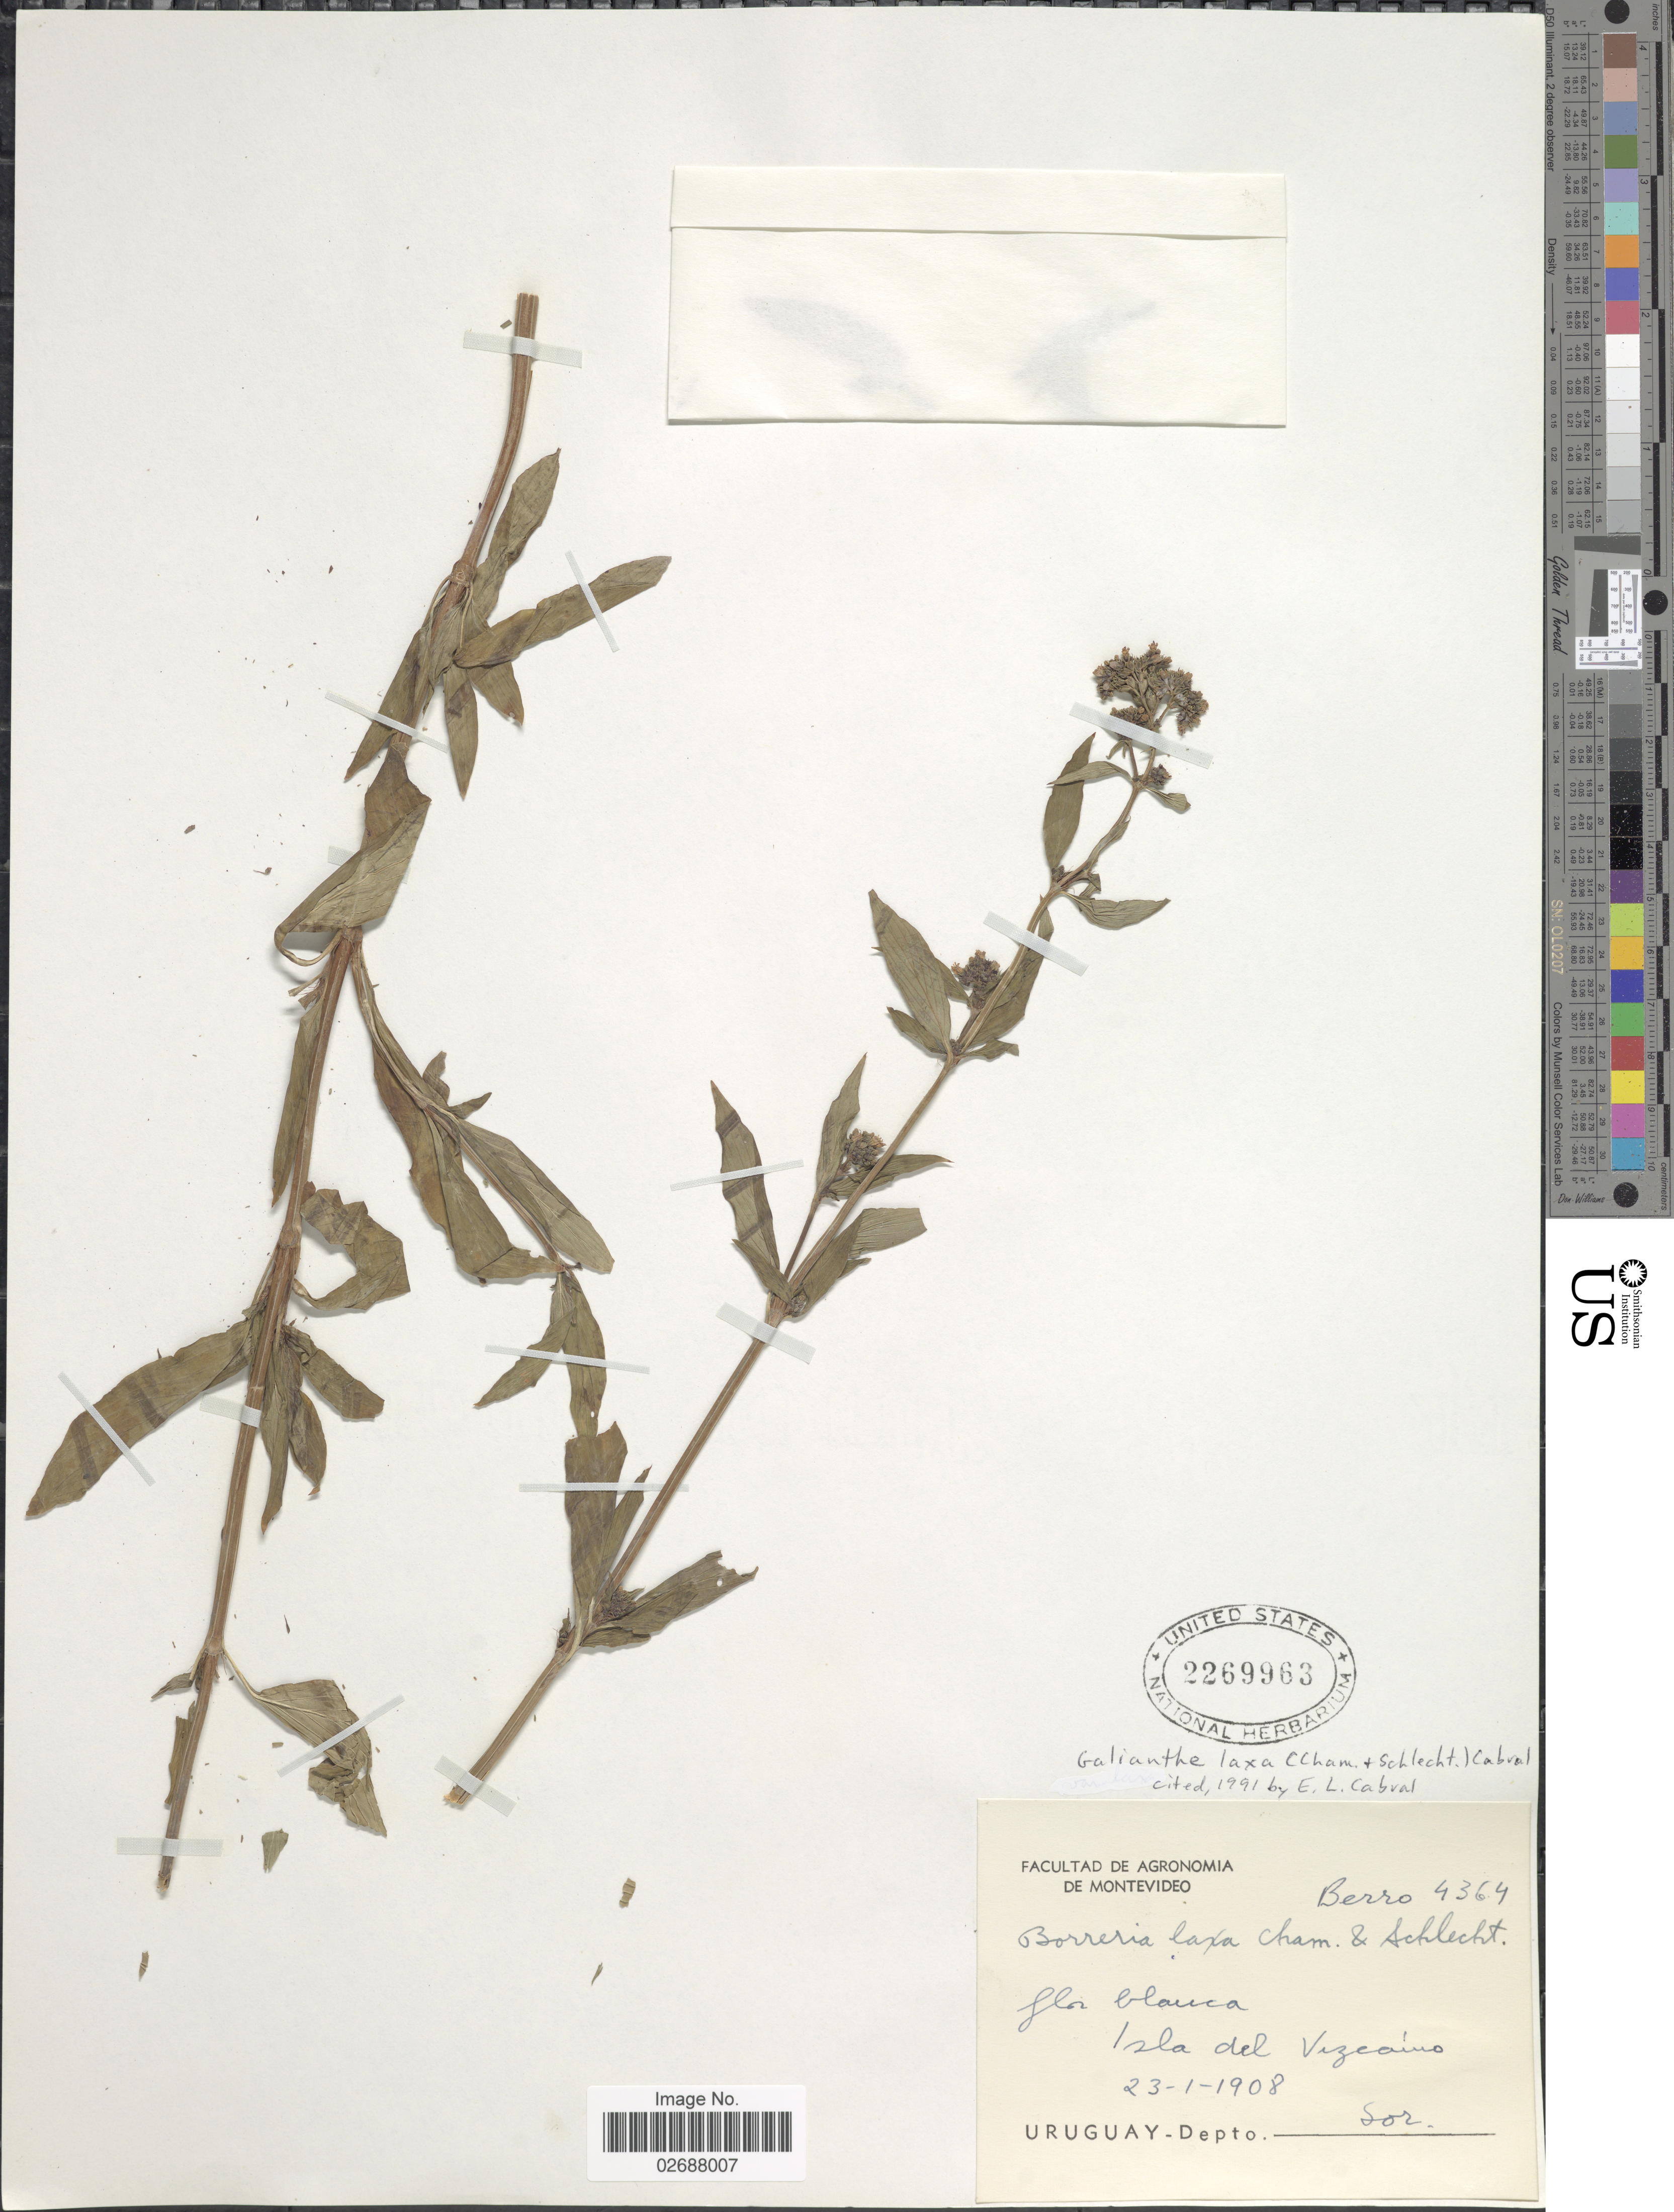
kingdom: Plantae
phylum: Tracheophyta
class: Magnoliopsida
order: Gentianales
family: Rubiaceae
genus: Galianthe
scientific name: Galianthe laxa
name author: (Cham. & Schltdl.) E.L. Cabral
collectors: Berro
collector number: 4364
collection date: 1908-01-23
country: Uruguay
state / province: Soriano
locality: Isla del Vizcaíno. Depto. Sor.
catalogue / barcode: US 2269963